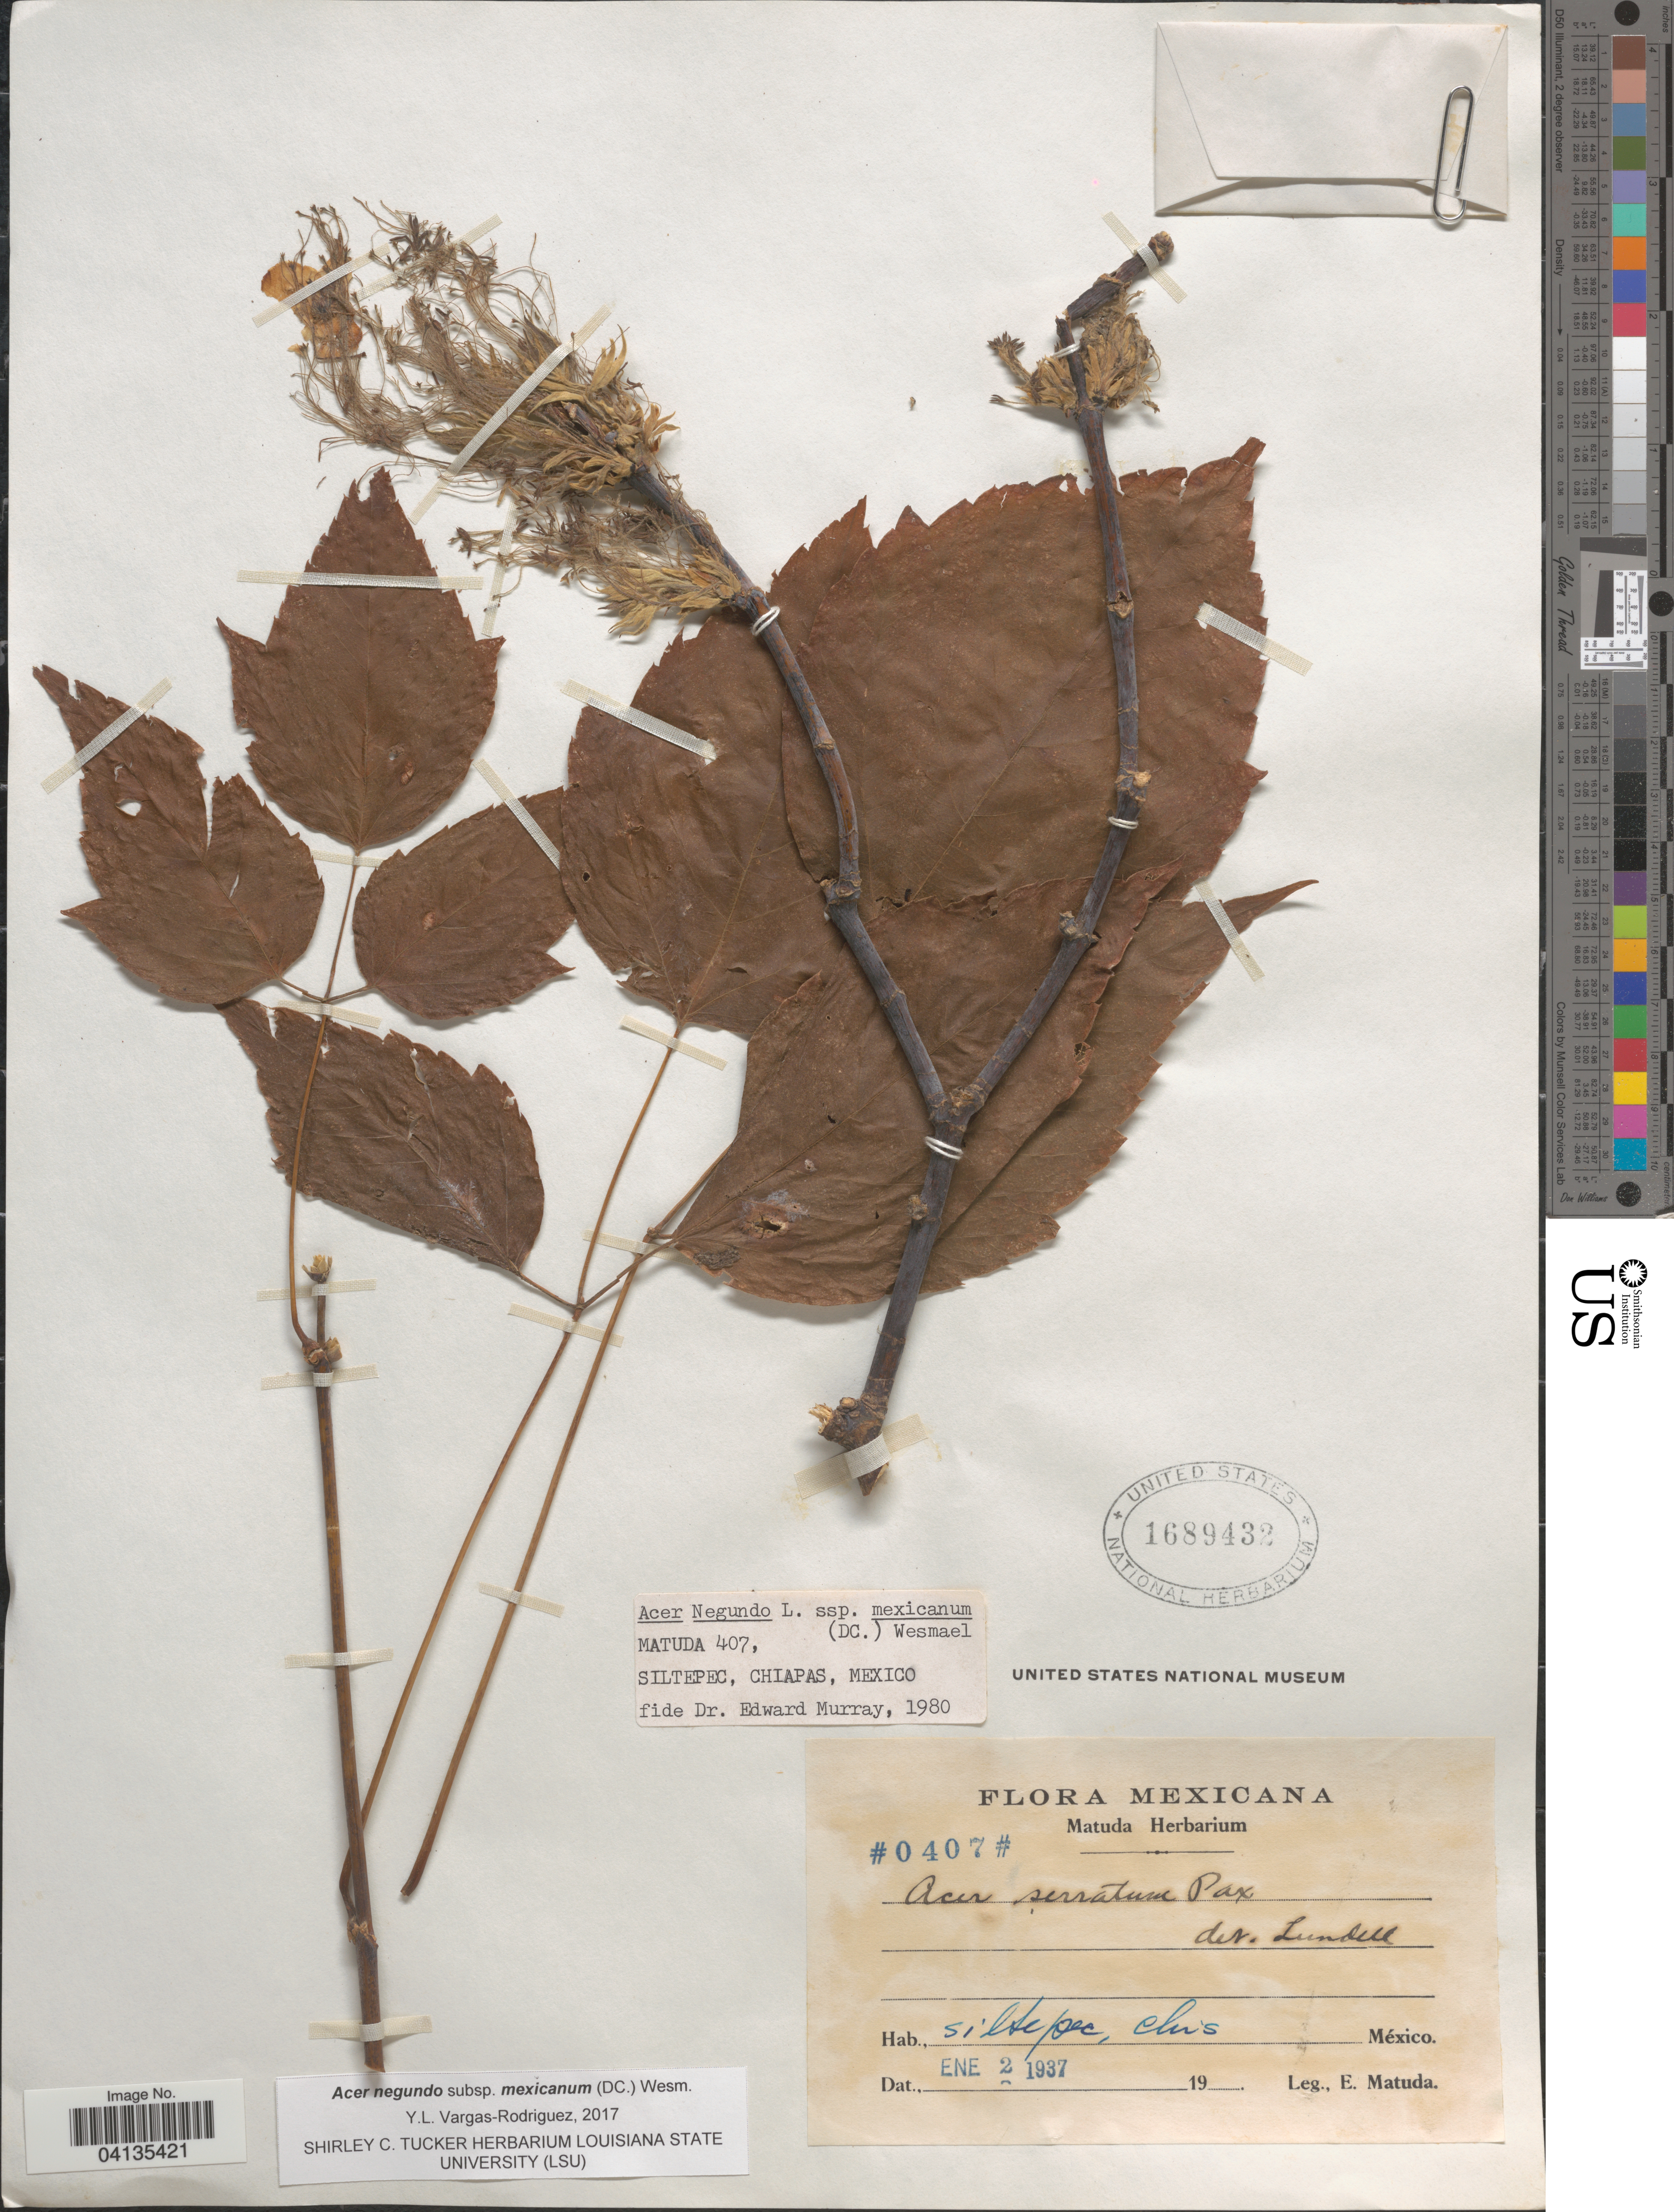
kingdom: Plantae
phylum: Tracheophyta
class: Magnoliopsida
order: Sapindales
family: Sapindaceae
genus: Acer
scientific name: Acer negundo subsp. mexicanum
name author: (DC.) Wesm.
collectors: E. Matuda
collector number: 0407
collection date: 1937-01-02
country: Mexico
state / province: Chiapas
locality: Siltepec.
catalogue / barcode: US 1689432